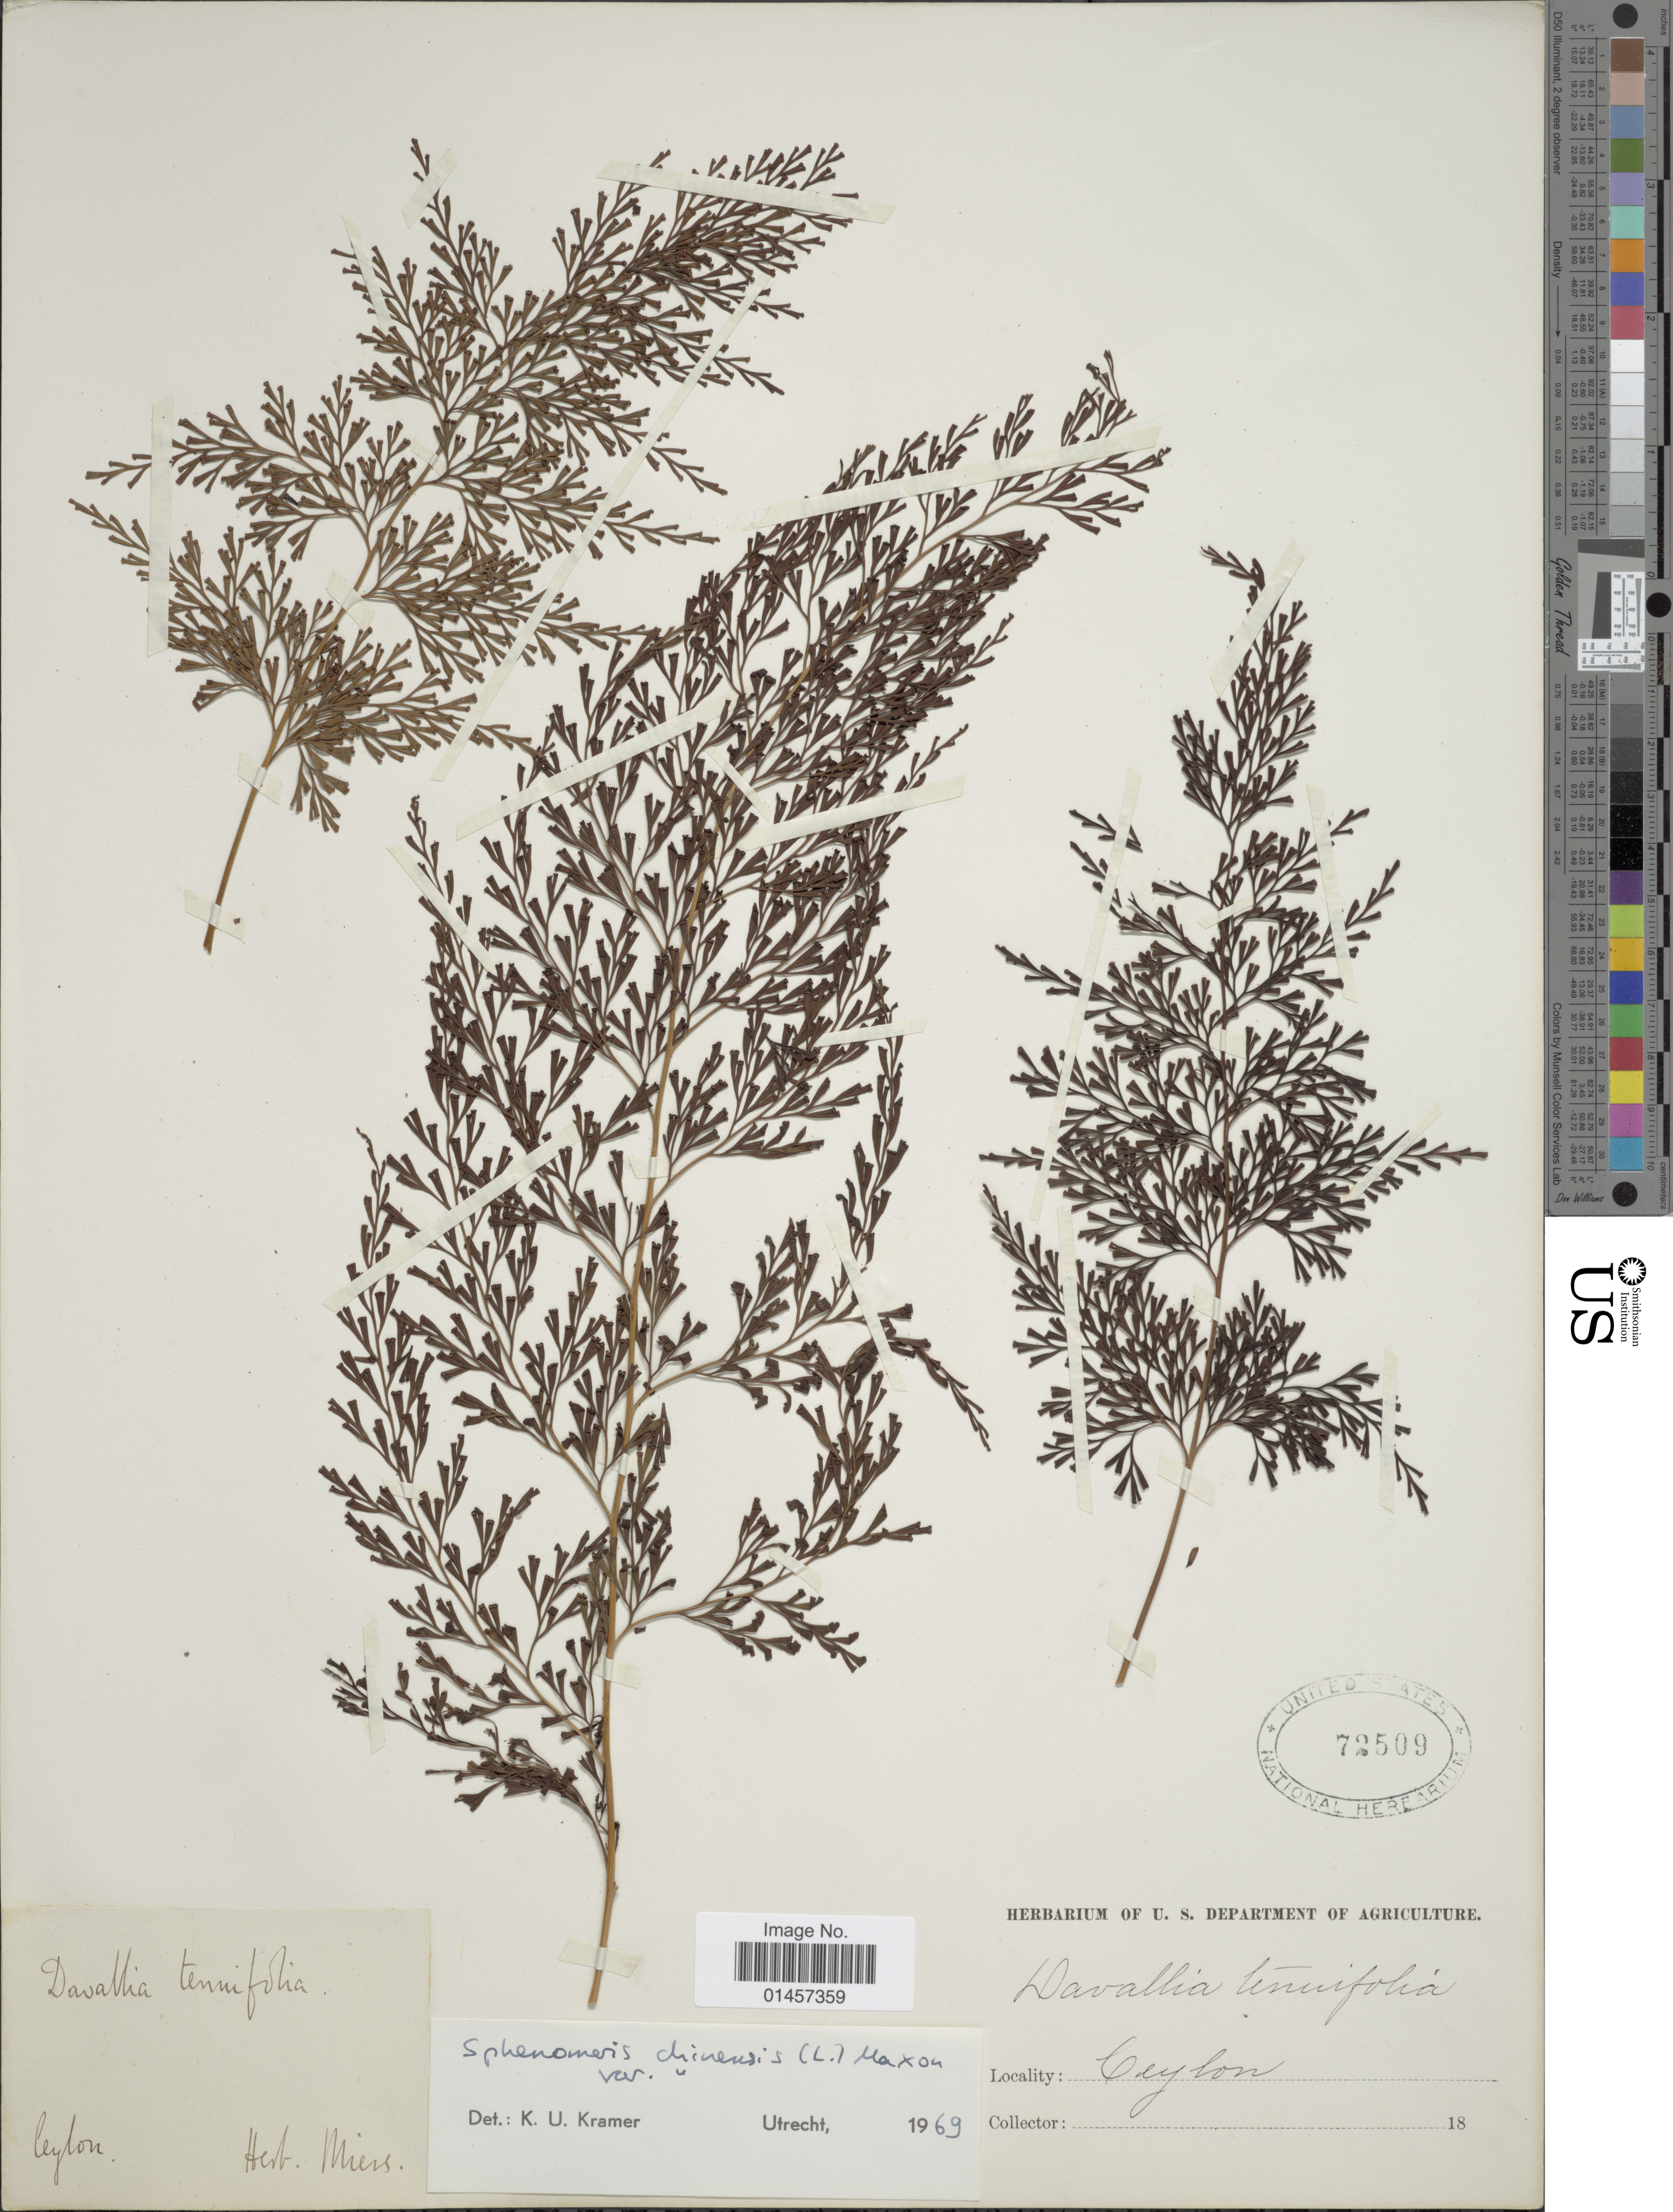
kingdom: Plantae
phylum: Tracheophyta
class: Polypodiopsida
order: Polypodiales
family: Lindsaeaceae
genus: Sphenomeris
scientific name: Sphenomeris chinensis var. chinensis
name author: (L.) Maxon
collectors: ex herb. Miers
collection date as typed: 18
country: Sri Lanka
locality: Ceylon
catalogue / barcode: US 72509